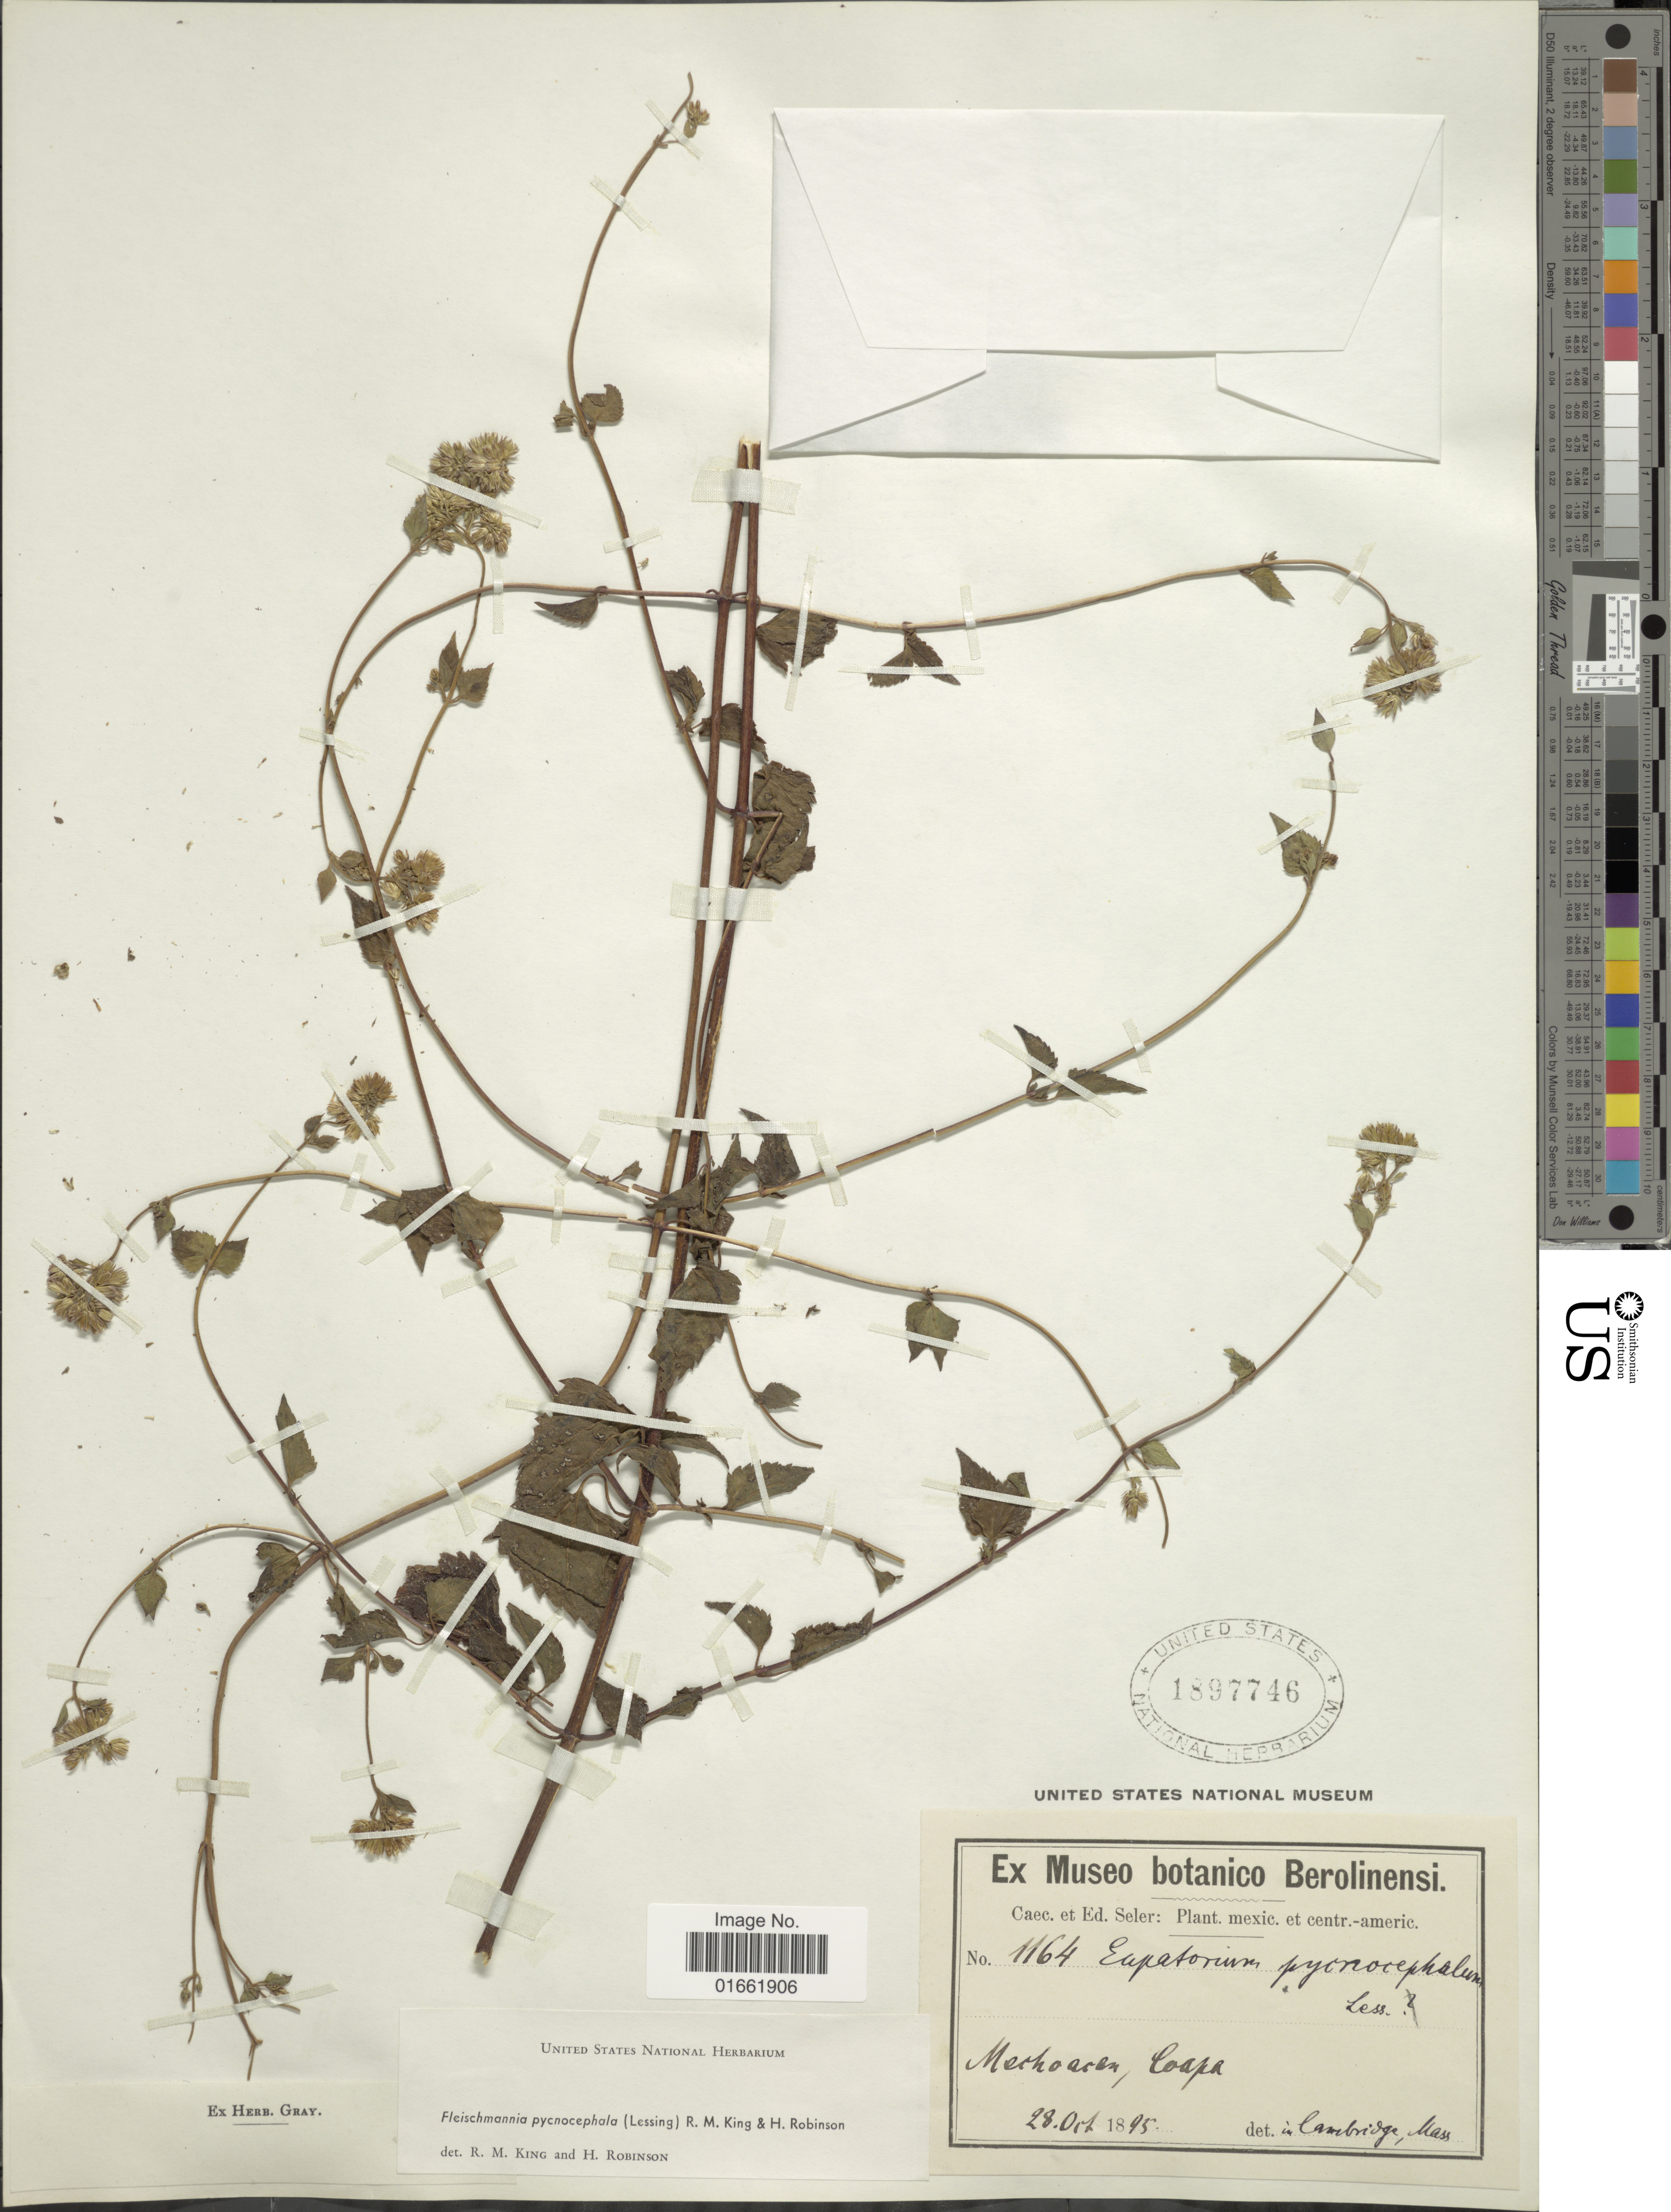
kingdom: Plantae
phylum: Tracheophyta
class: Magnoliopsida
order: Asterales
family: Asteraceae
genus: Fleischmannia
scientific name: Fleischmannia pycnocephala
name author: (Less.) R.M. King & H. Rob.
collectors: E. Seler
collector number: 1164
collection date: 1895-10-28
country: Mexico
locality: Mechoacan, Coapa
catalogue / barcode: US 1897746